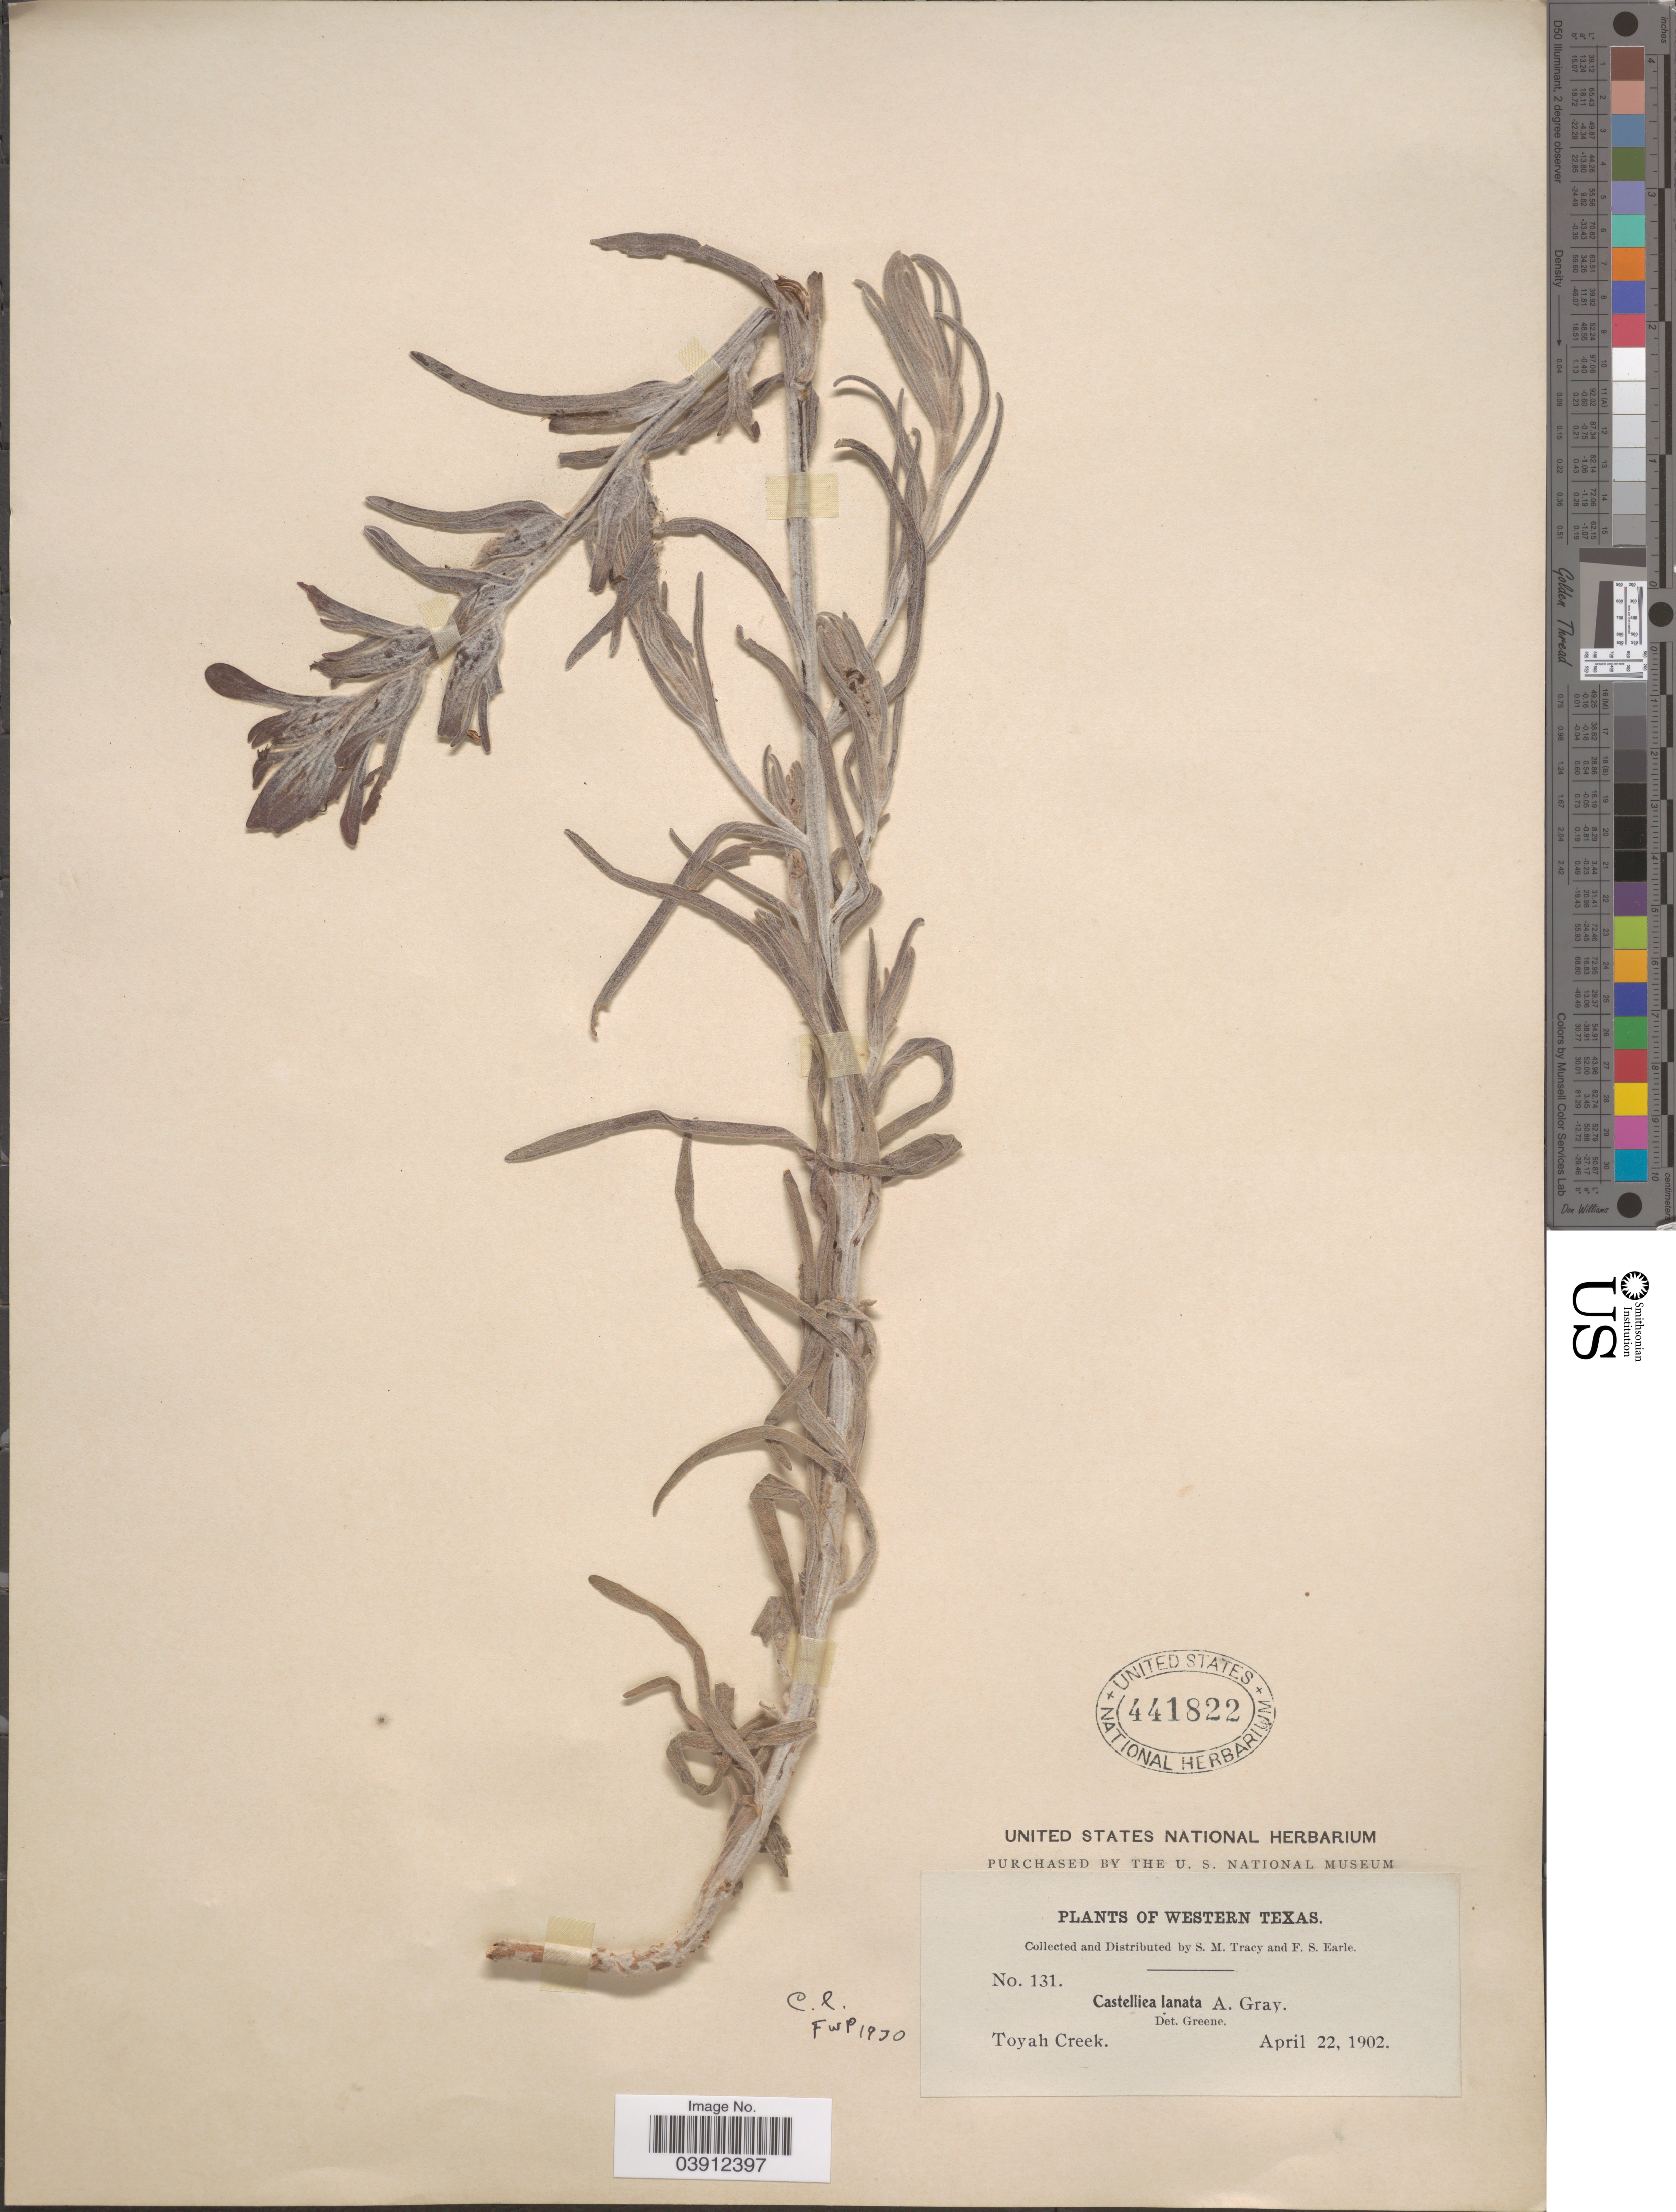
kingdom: Plantae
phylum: Tracheophyta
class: Magnoliopsida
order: Lamiales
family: Orobanchaceae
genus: Castilleja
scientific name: Castilleja lanata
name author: A. Gray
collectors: S. M. Tracy & F. S. Earle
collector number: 131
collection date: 1902-04-22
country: United States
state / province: Texas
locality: Western Texas. Toyah Creek.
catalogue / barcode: US 441822